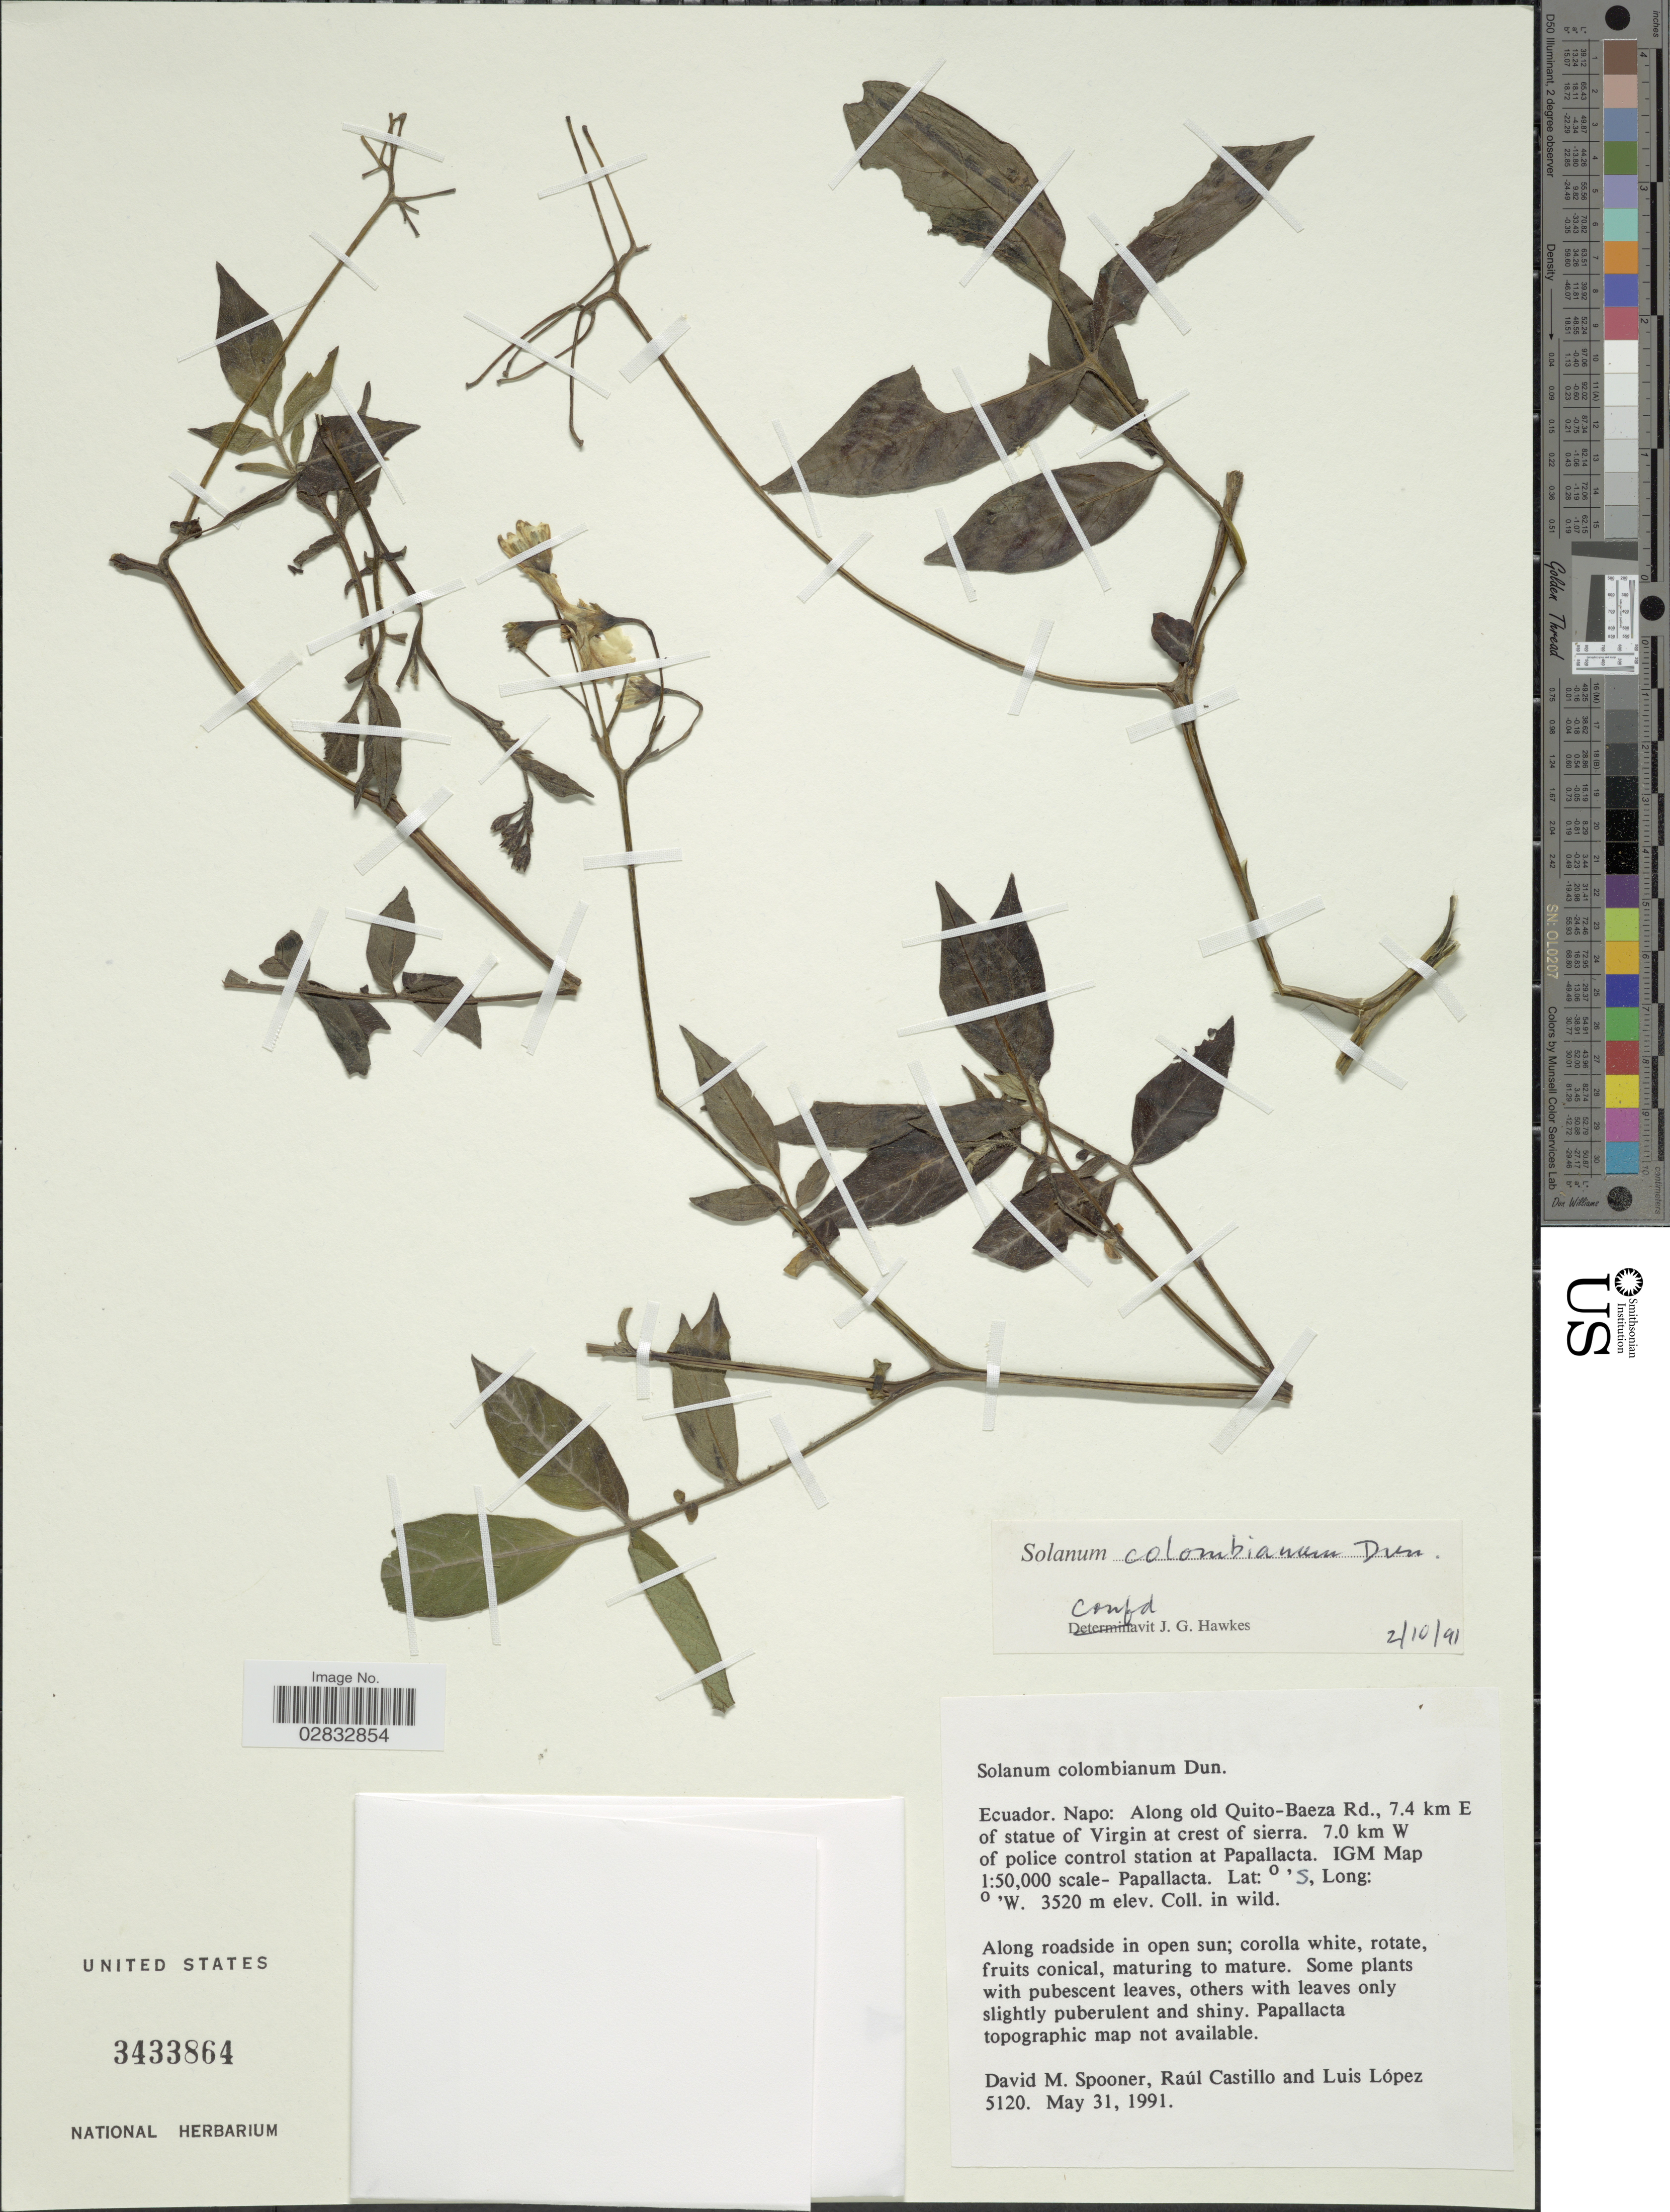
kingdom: Plantae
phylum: Tracheophyta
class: Magnoliopsida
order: Solanales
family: Solanaceae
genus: Solanum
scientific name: Solanum colombianum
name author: Dunal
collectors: D. Spooner, R. Castillo & L. López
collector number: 5120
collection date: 1991-05-31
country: Ecuador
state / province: Napo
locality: Along old Quito-Baeza Rd., 7.4 km E of statue of Virgin at crest of sierra. 7.0 km W of police control station at Papallacta. IGM Map 1:50,000 scale- Papallacta.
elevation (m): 3520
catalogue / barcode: US 3433864